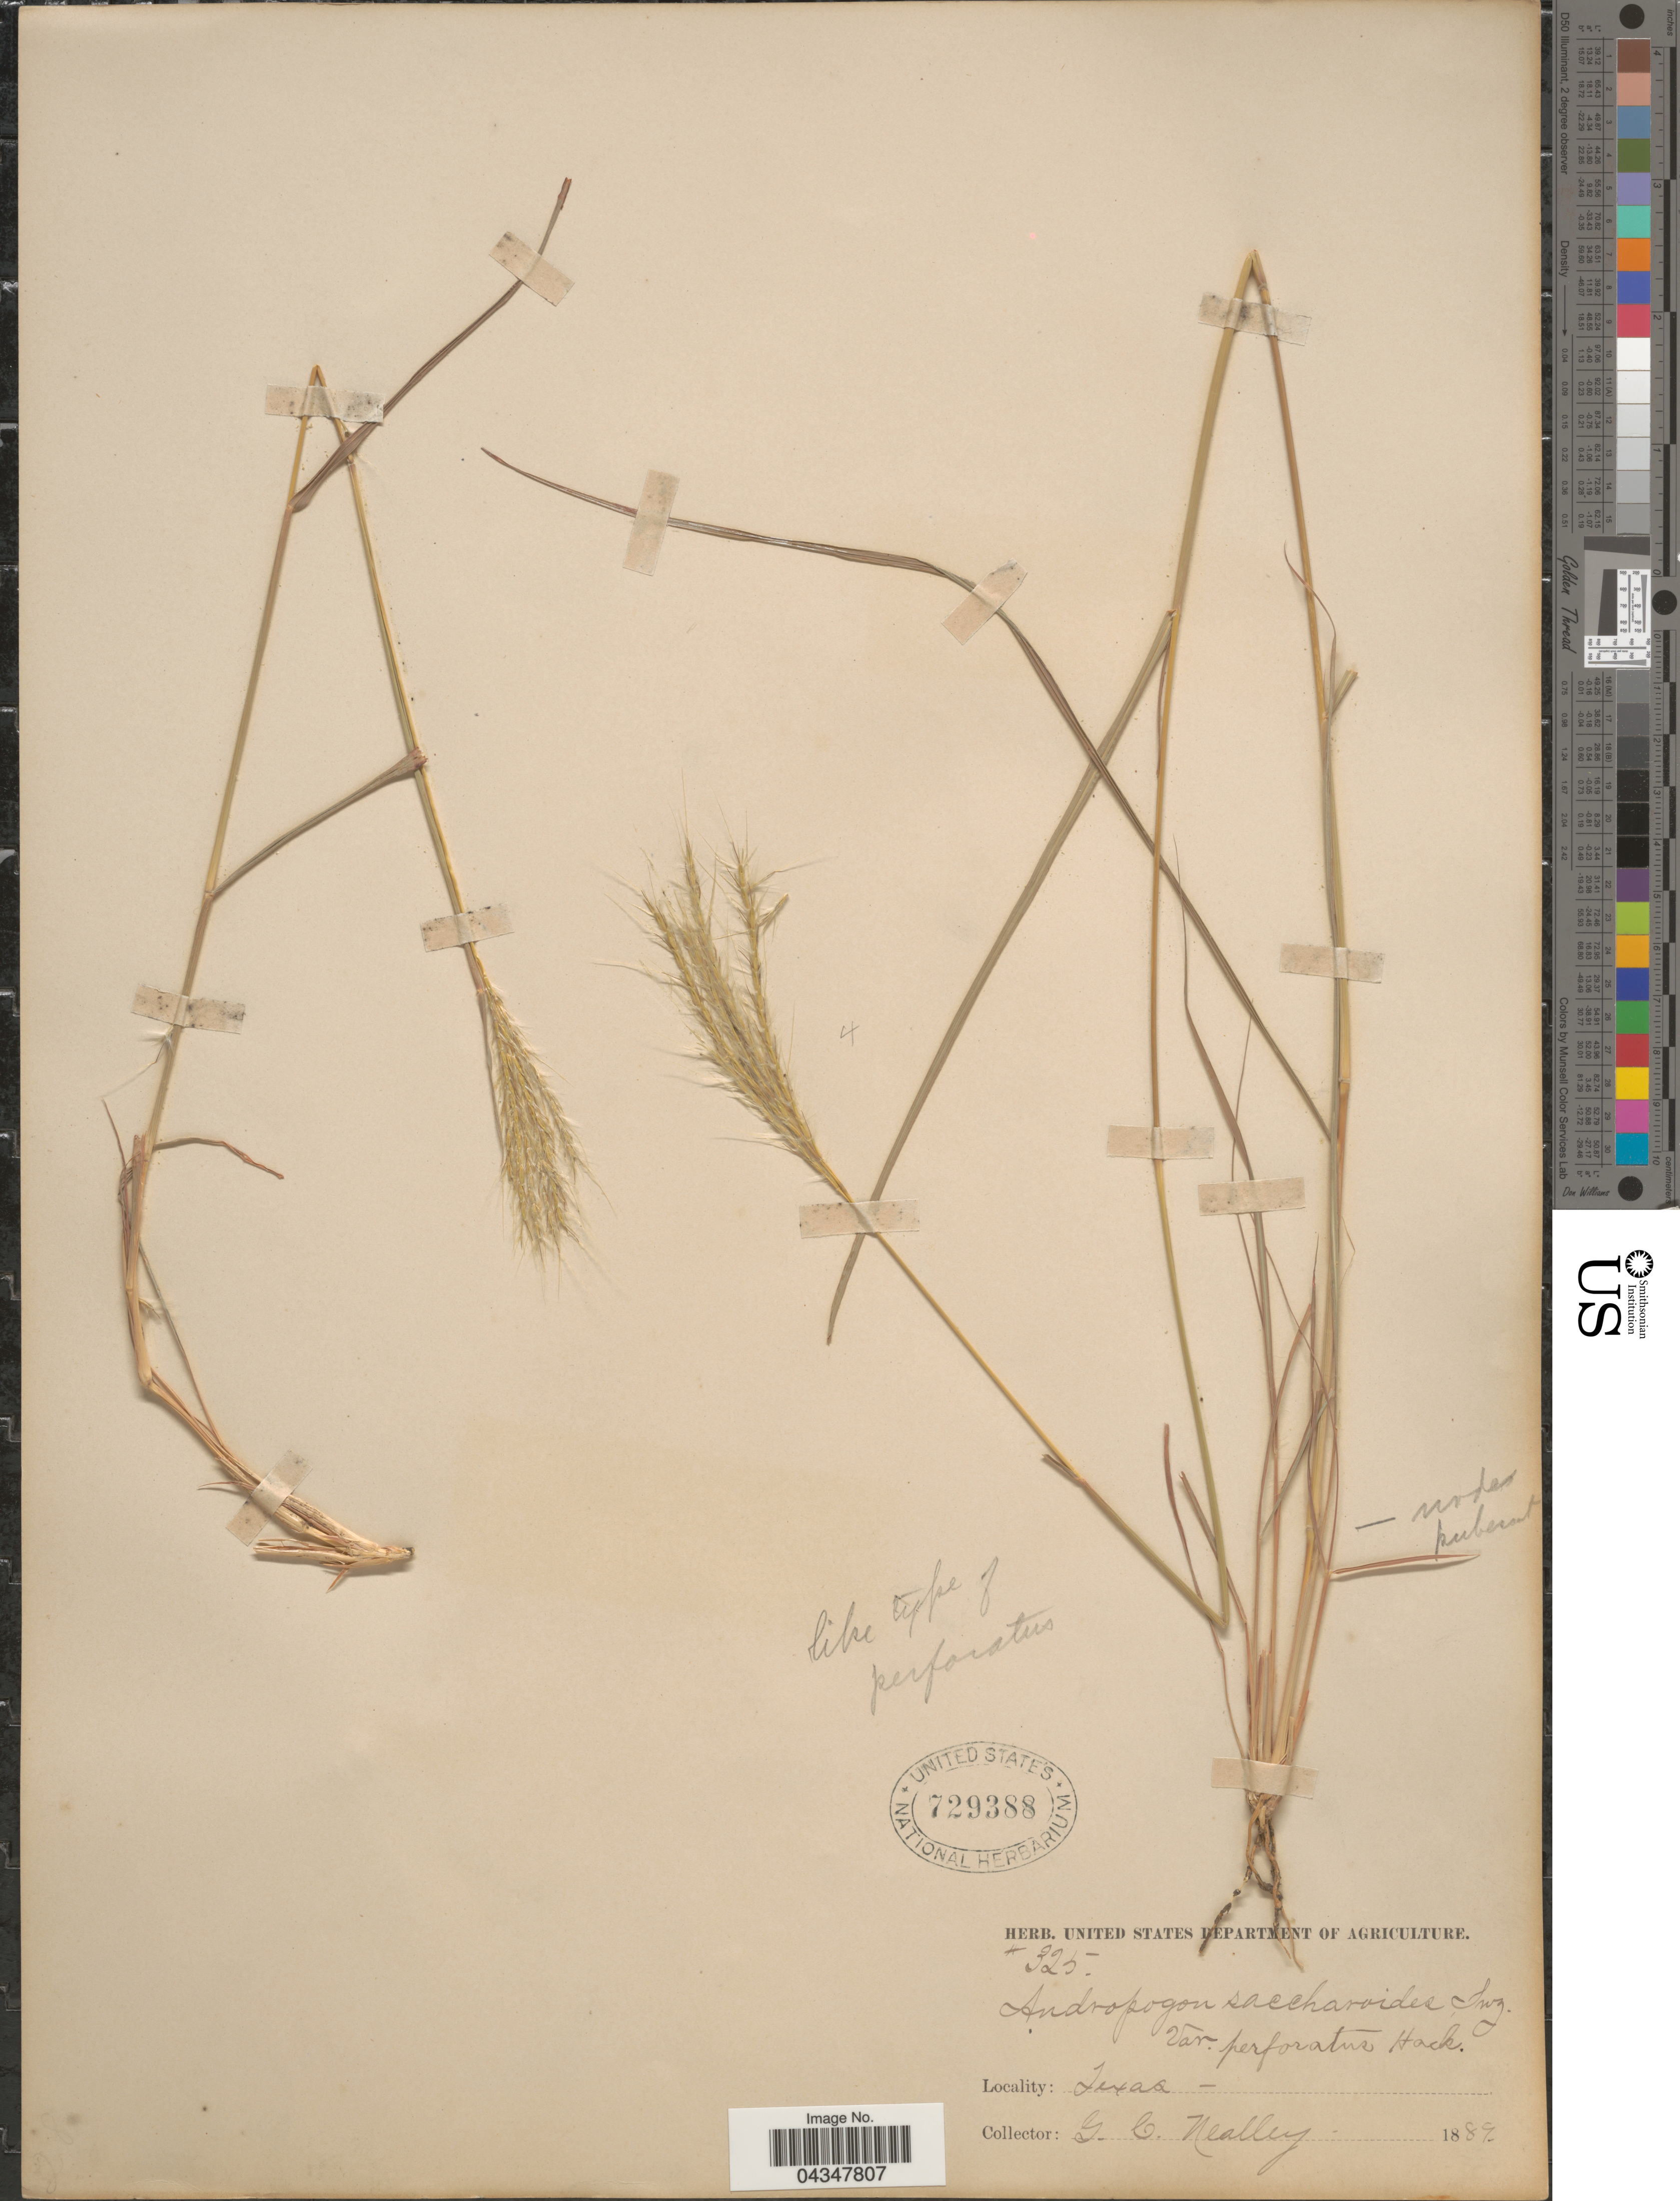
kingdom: Plantae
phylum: Tracheophyta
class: Liliopsida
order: Poales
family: Poaceae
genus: Bothriochloa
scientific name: Bothriochloa perforata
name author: (Trin. ex E. Fourn.) Herter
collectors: G. C. Nealley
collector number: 325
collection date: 1889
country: United States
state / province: Texas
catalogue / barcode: US 729388